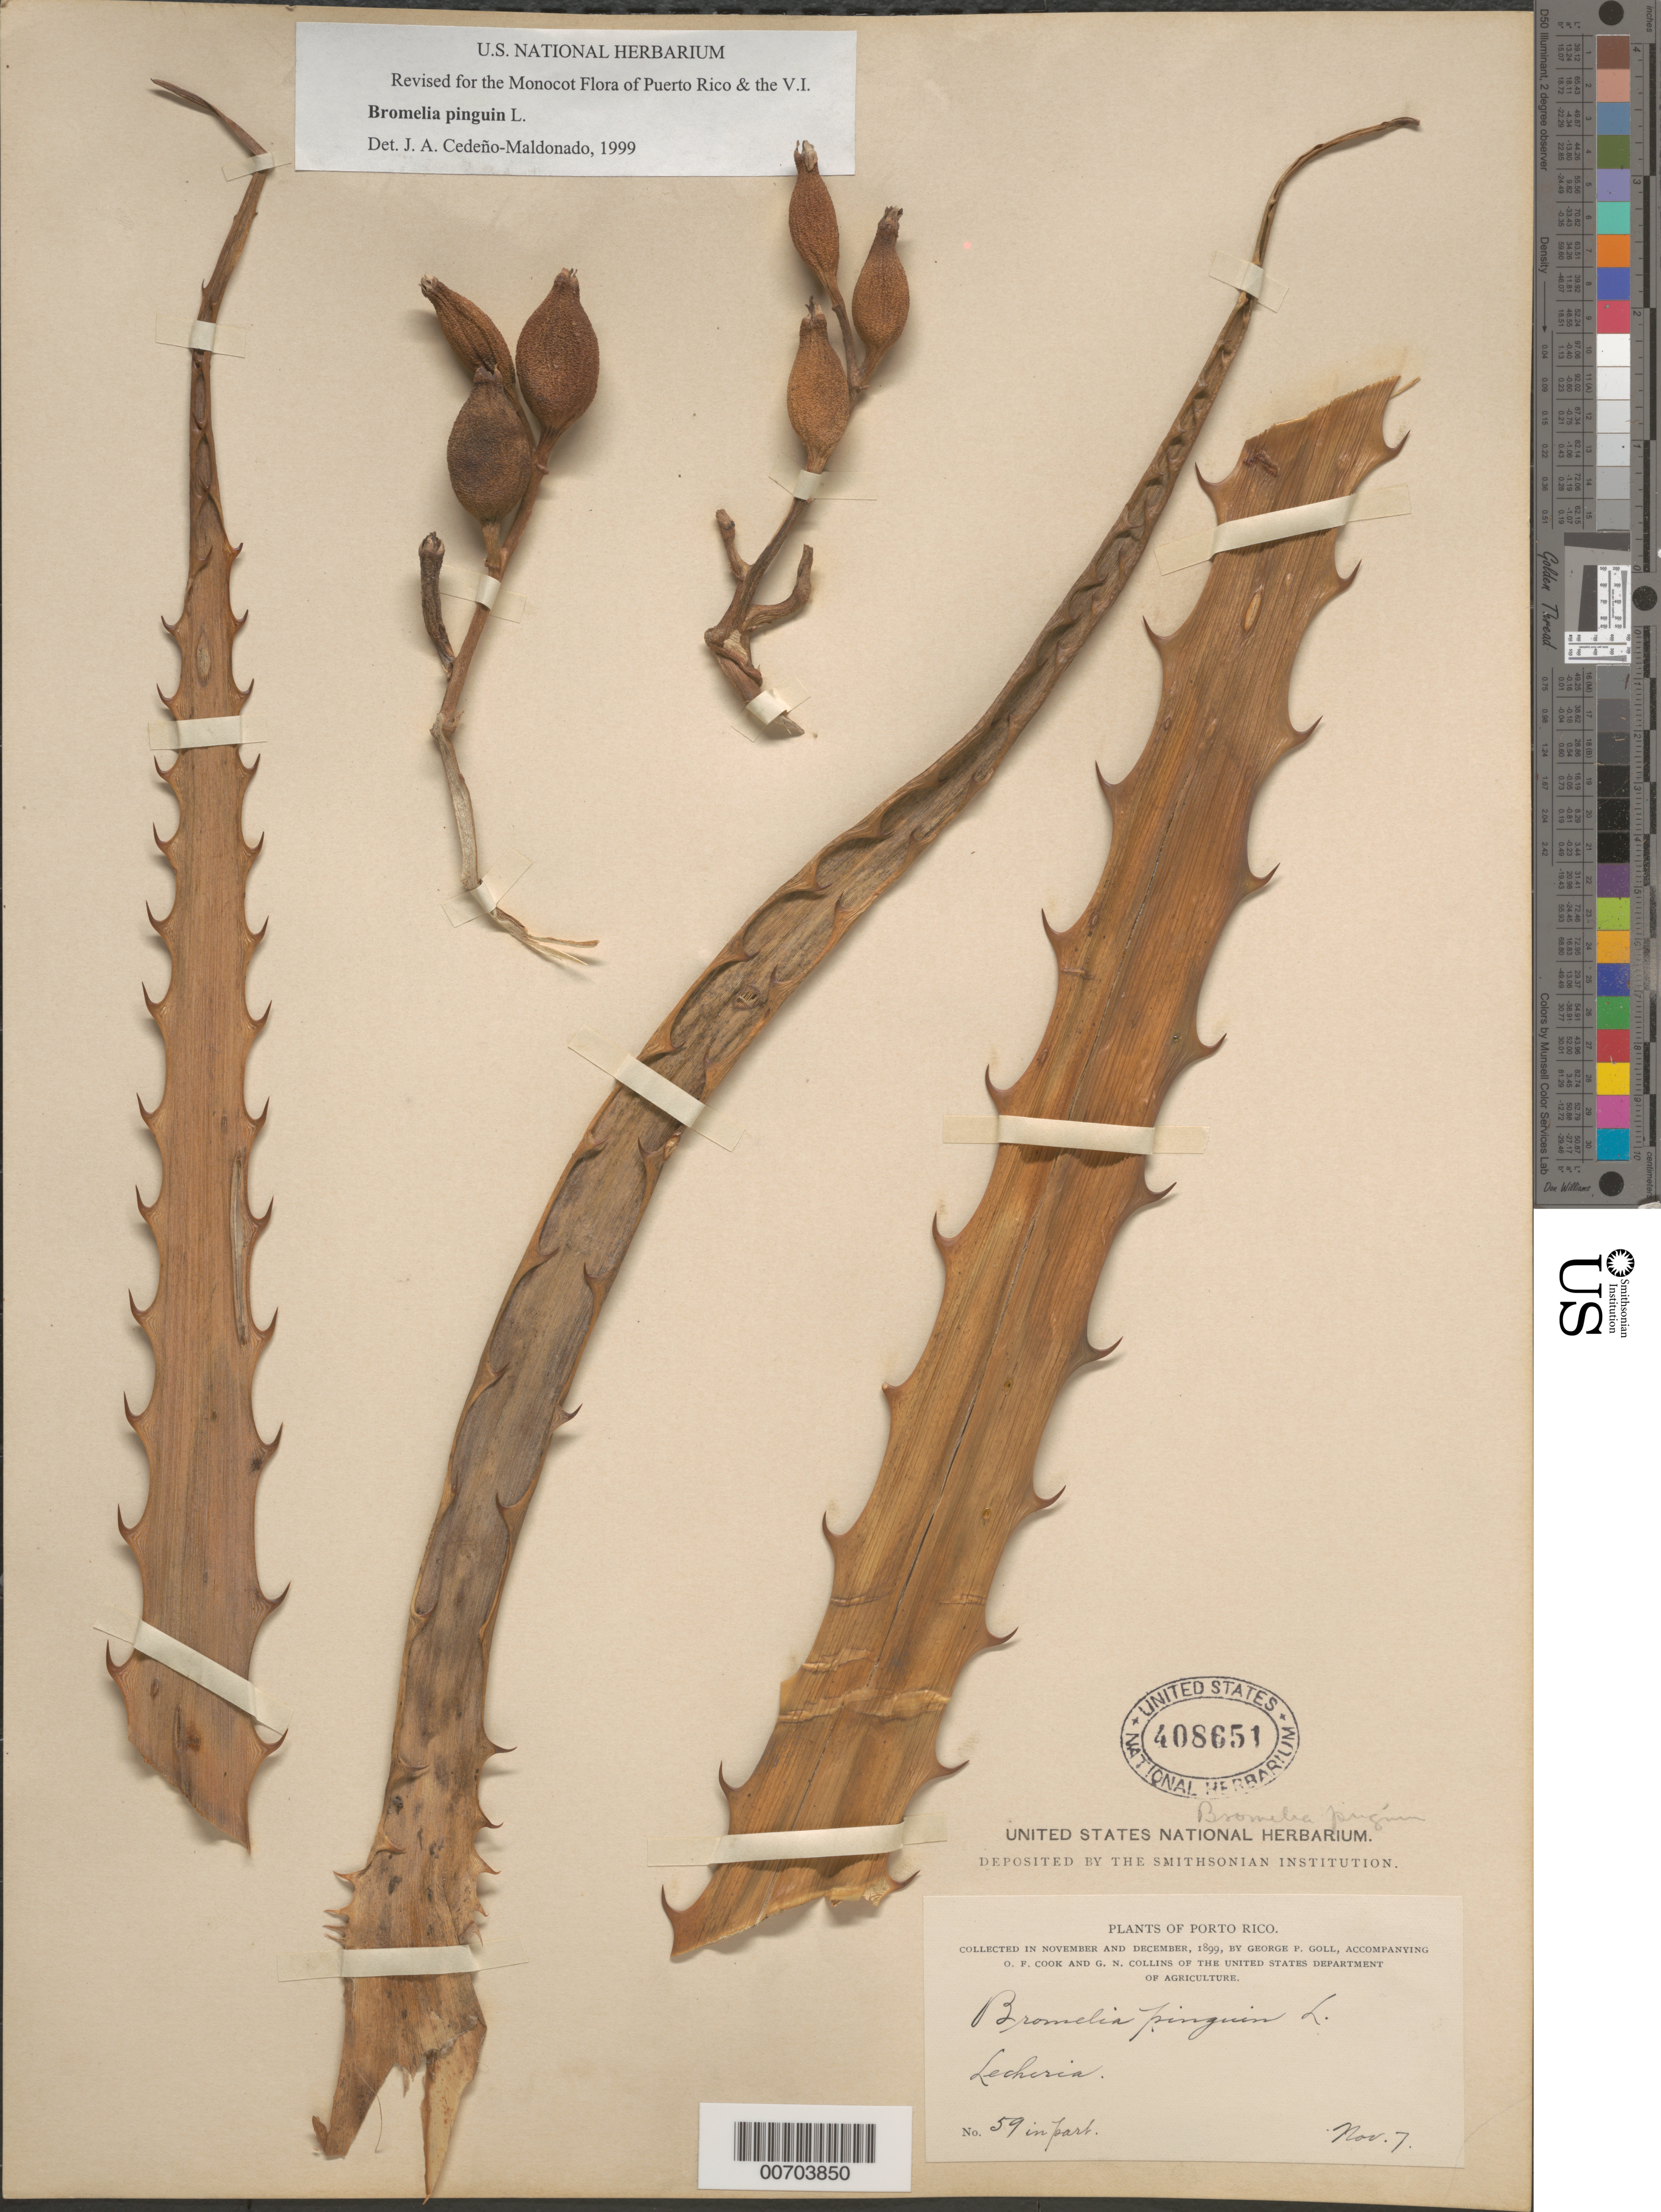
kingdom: Plantae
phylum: Tracheophyta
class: Liliopsida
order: Poales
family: Bromeliaceae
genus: Bromelia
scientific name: Bromelia pinguin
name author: L.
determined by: Cedeño-Maldonado, J. A.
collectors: G. Goll, O. F. Cook & G. Collins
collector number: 59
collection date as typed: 07 Nov 1899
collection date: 1899-11-07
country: Puerto Rico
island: Greater Antilles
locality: Lecheria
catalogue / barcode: US 408651